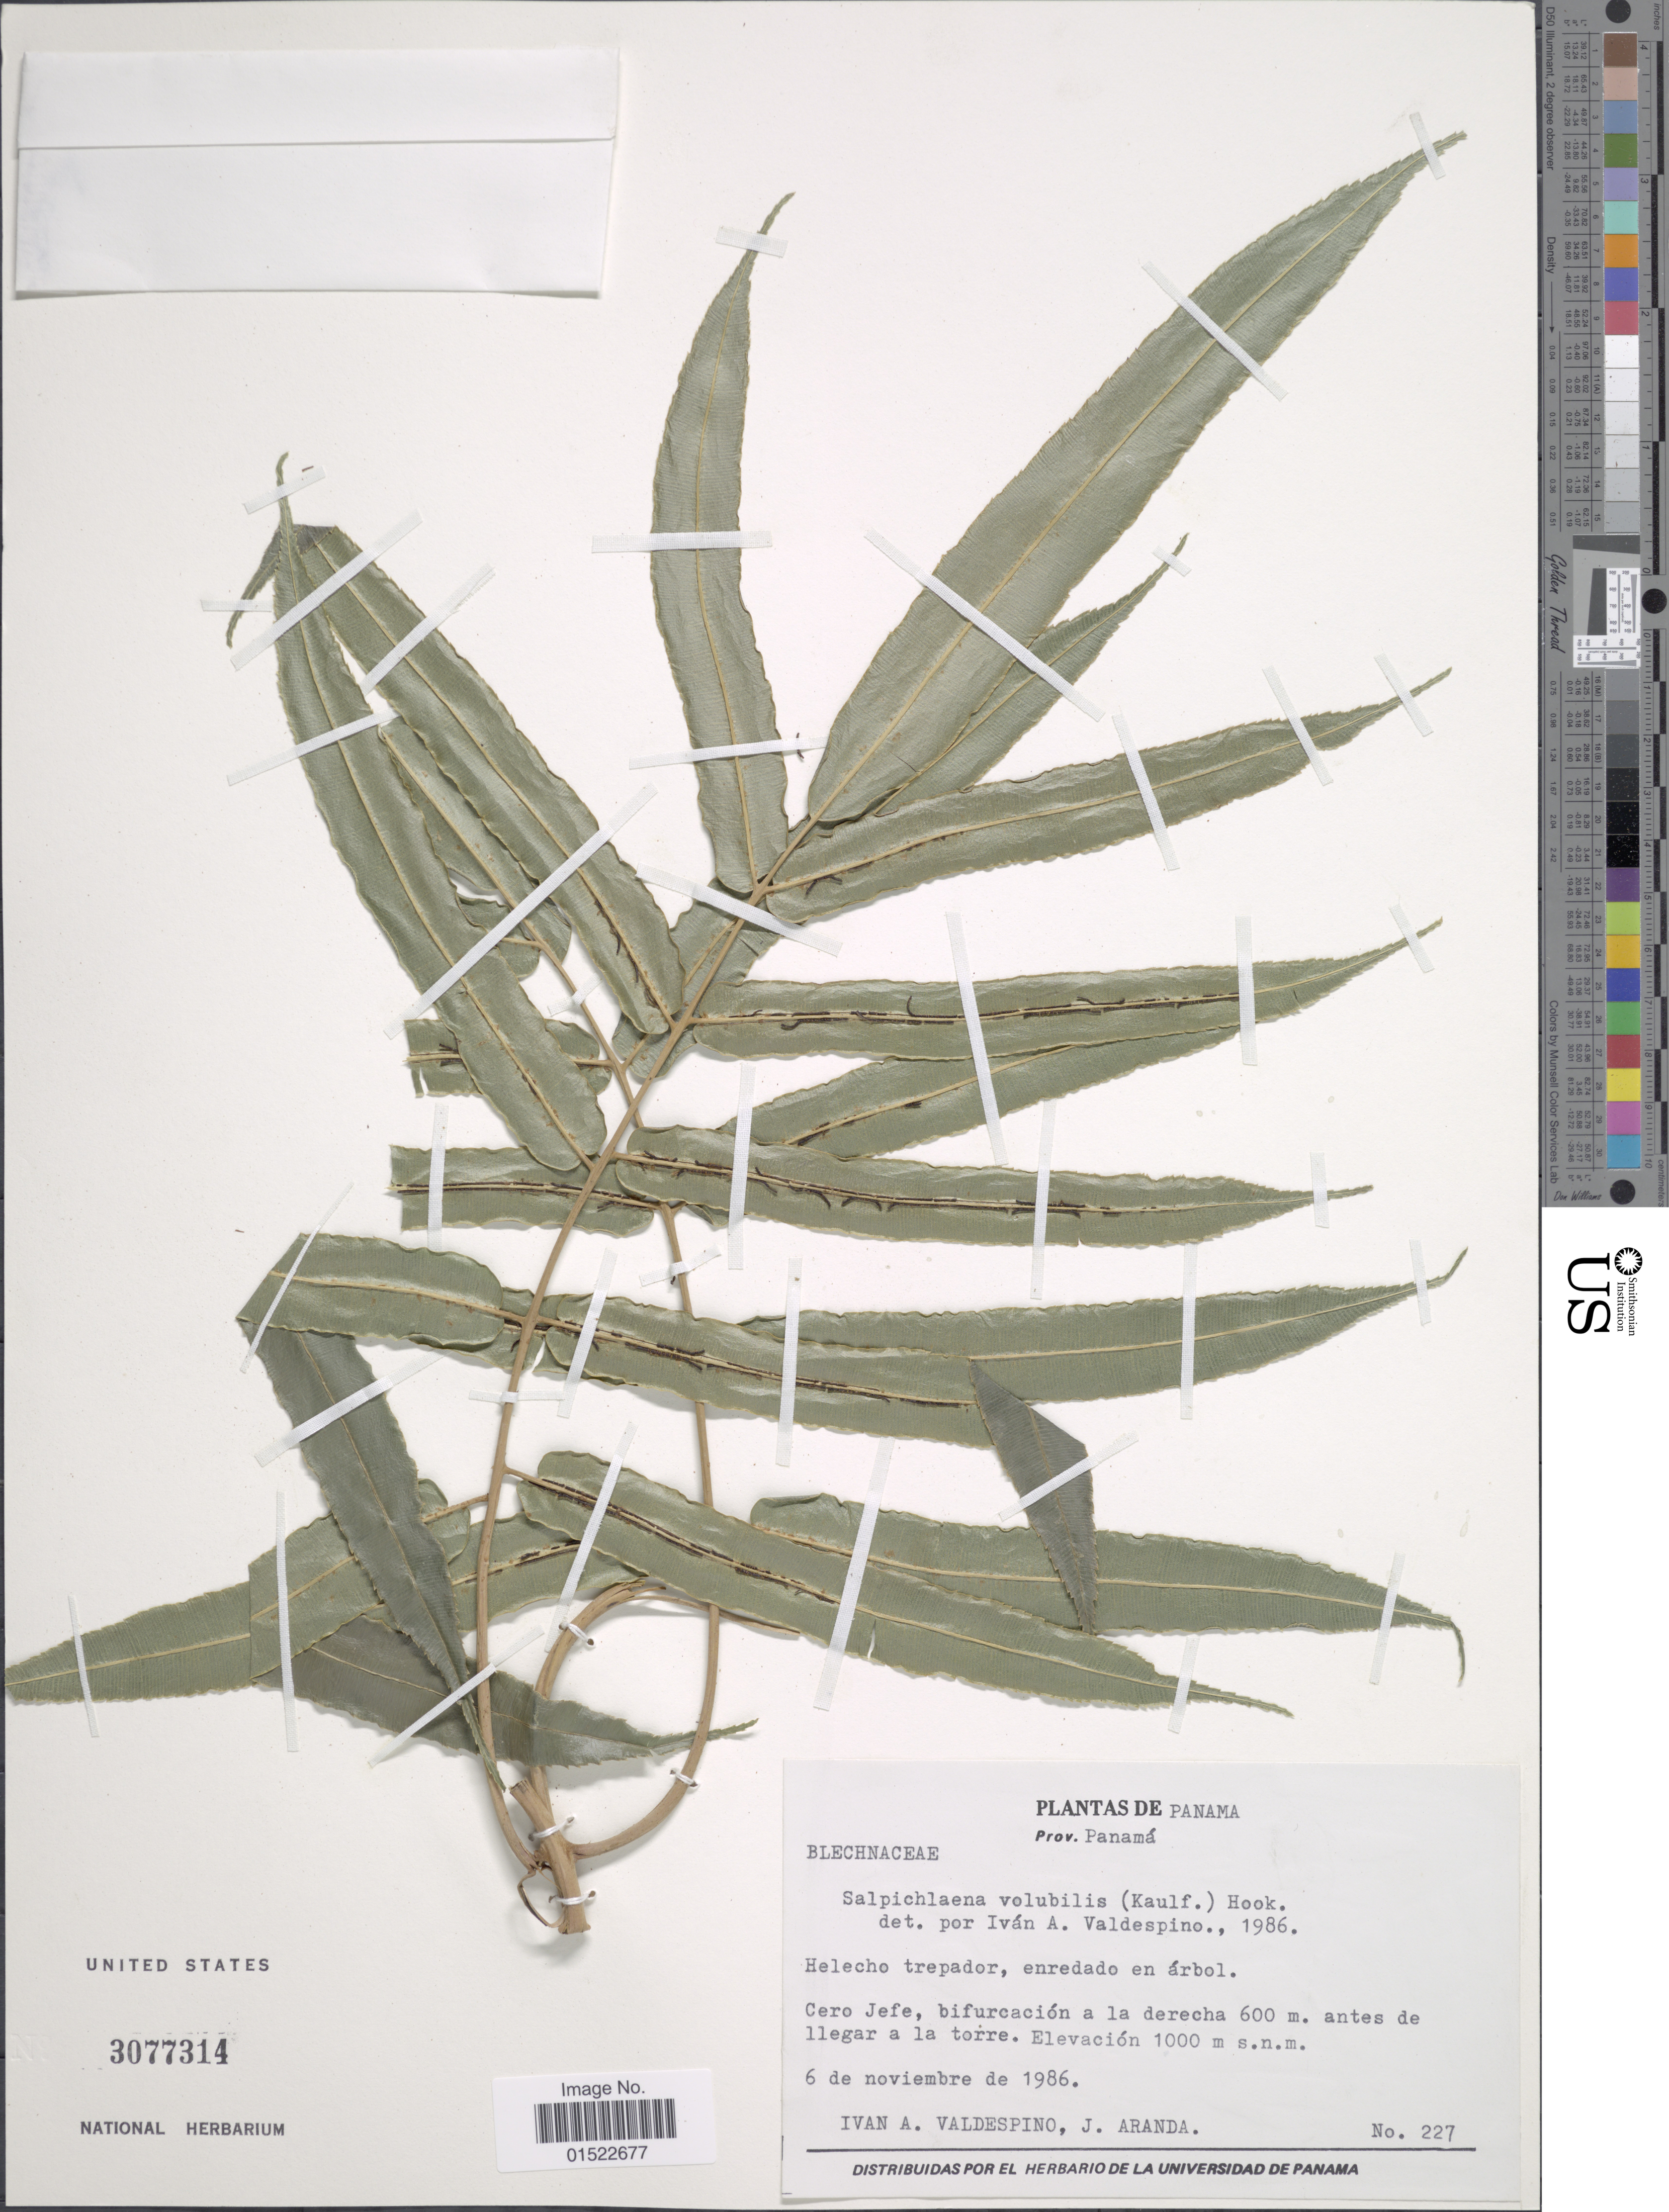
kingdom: Plantae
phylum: Tracheophyta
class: Polypodiopsida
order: Polypodiales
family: Blechnaceae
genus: Salpichlaena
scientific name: Salpichlaena volubilis subsp. volubilis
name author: (Kaulf.) J. Sm.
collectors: I. A. Valdespino & J. Aranda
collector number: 227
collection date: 1986-11-06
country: Panama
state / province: Panamá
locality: Helecho trepador, enredado en arbol, Cero Jefe, bifurcacion a la derecha 600m, antes de llegar a la torre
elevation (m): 1000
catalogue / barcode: US 3077314